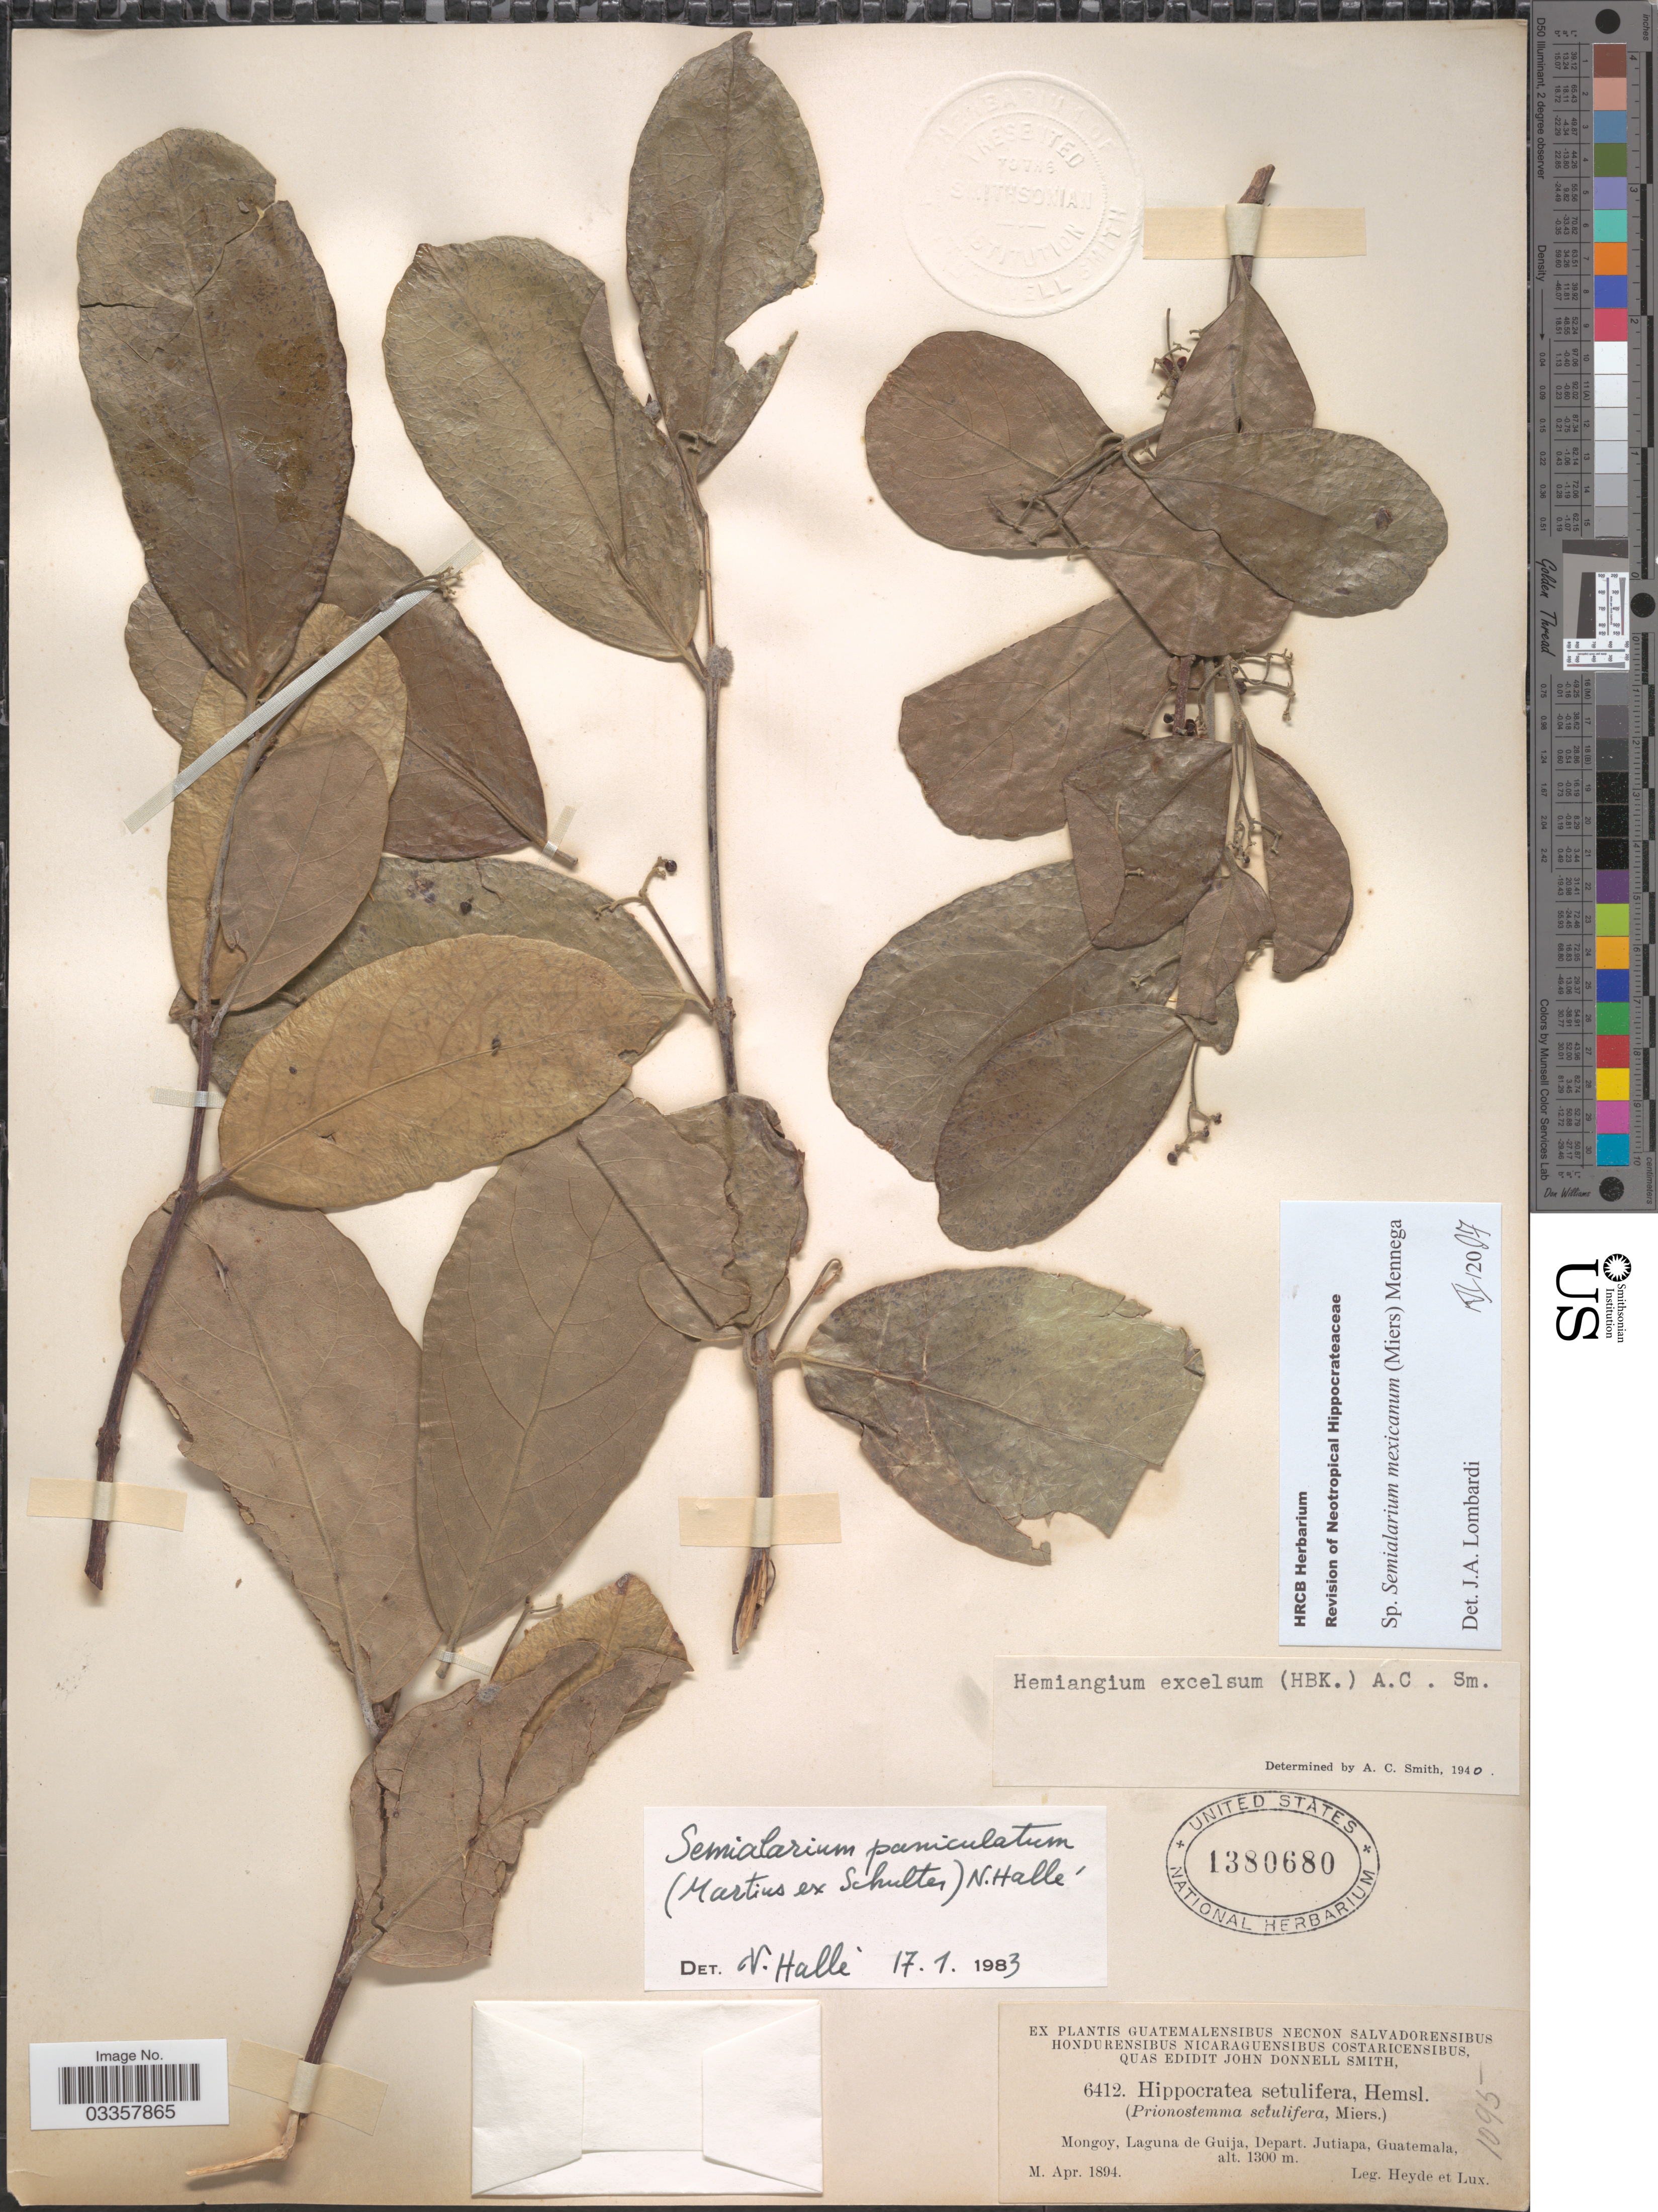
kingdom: Plantae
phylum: Tracheophyta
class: Magnoliopsida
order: Celastrales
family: Celastraceae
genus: Semialarium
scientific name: Semialarium mexicanum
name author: (Miers) Mennega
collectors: Heyde & Lux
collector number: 6412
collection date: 1894-04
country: Guatemala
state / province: Jutiapa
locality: Mongoy, Laguna de Guija, Depart. Jutiapa.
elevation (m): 1300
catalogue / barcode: US 1380680